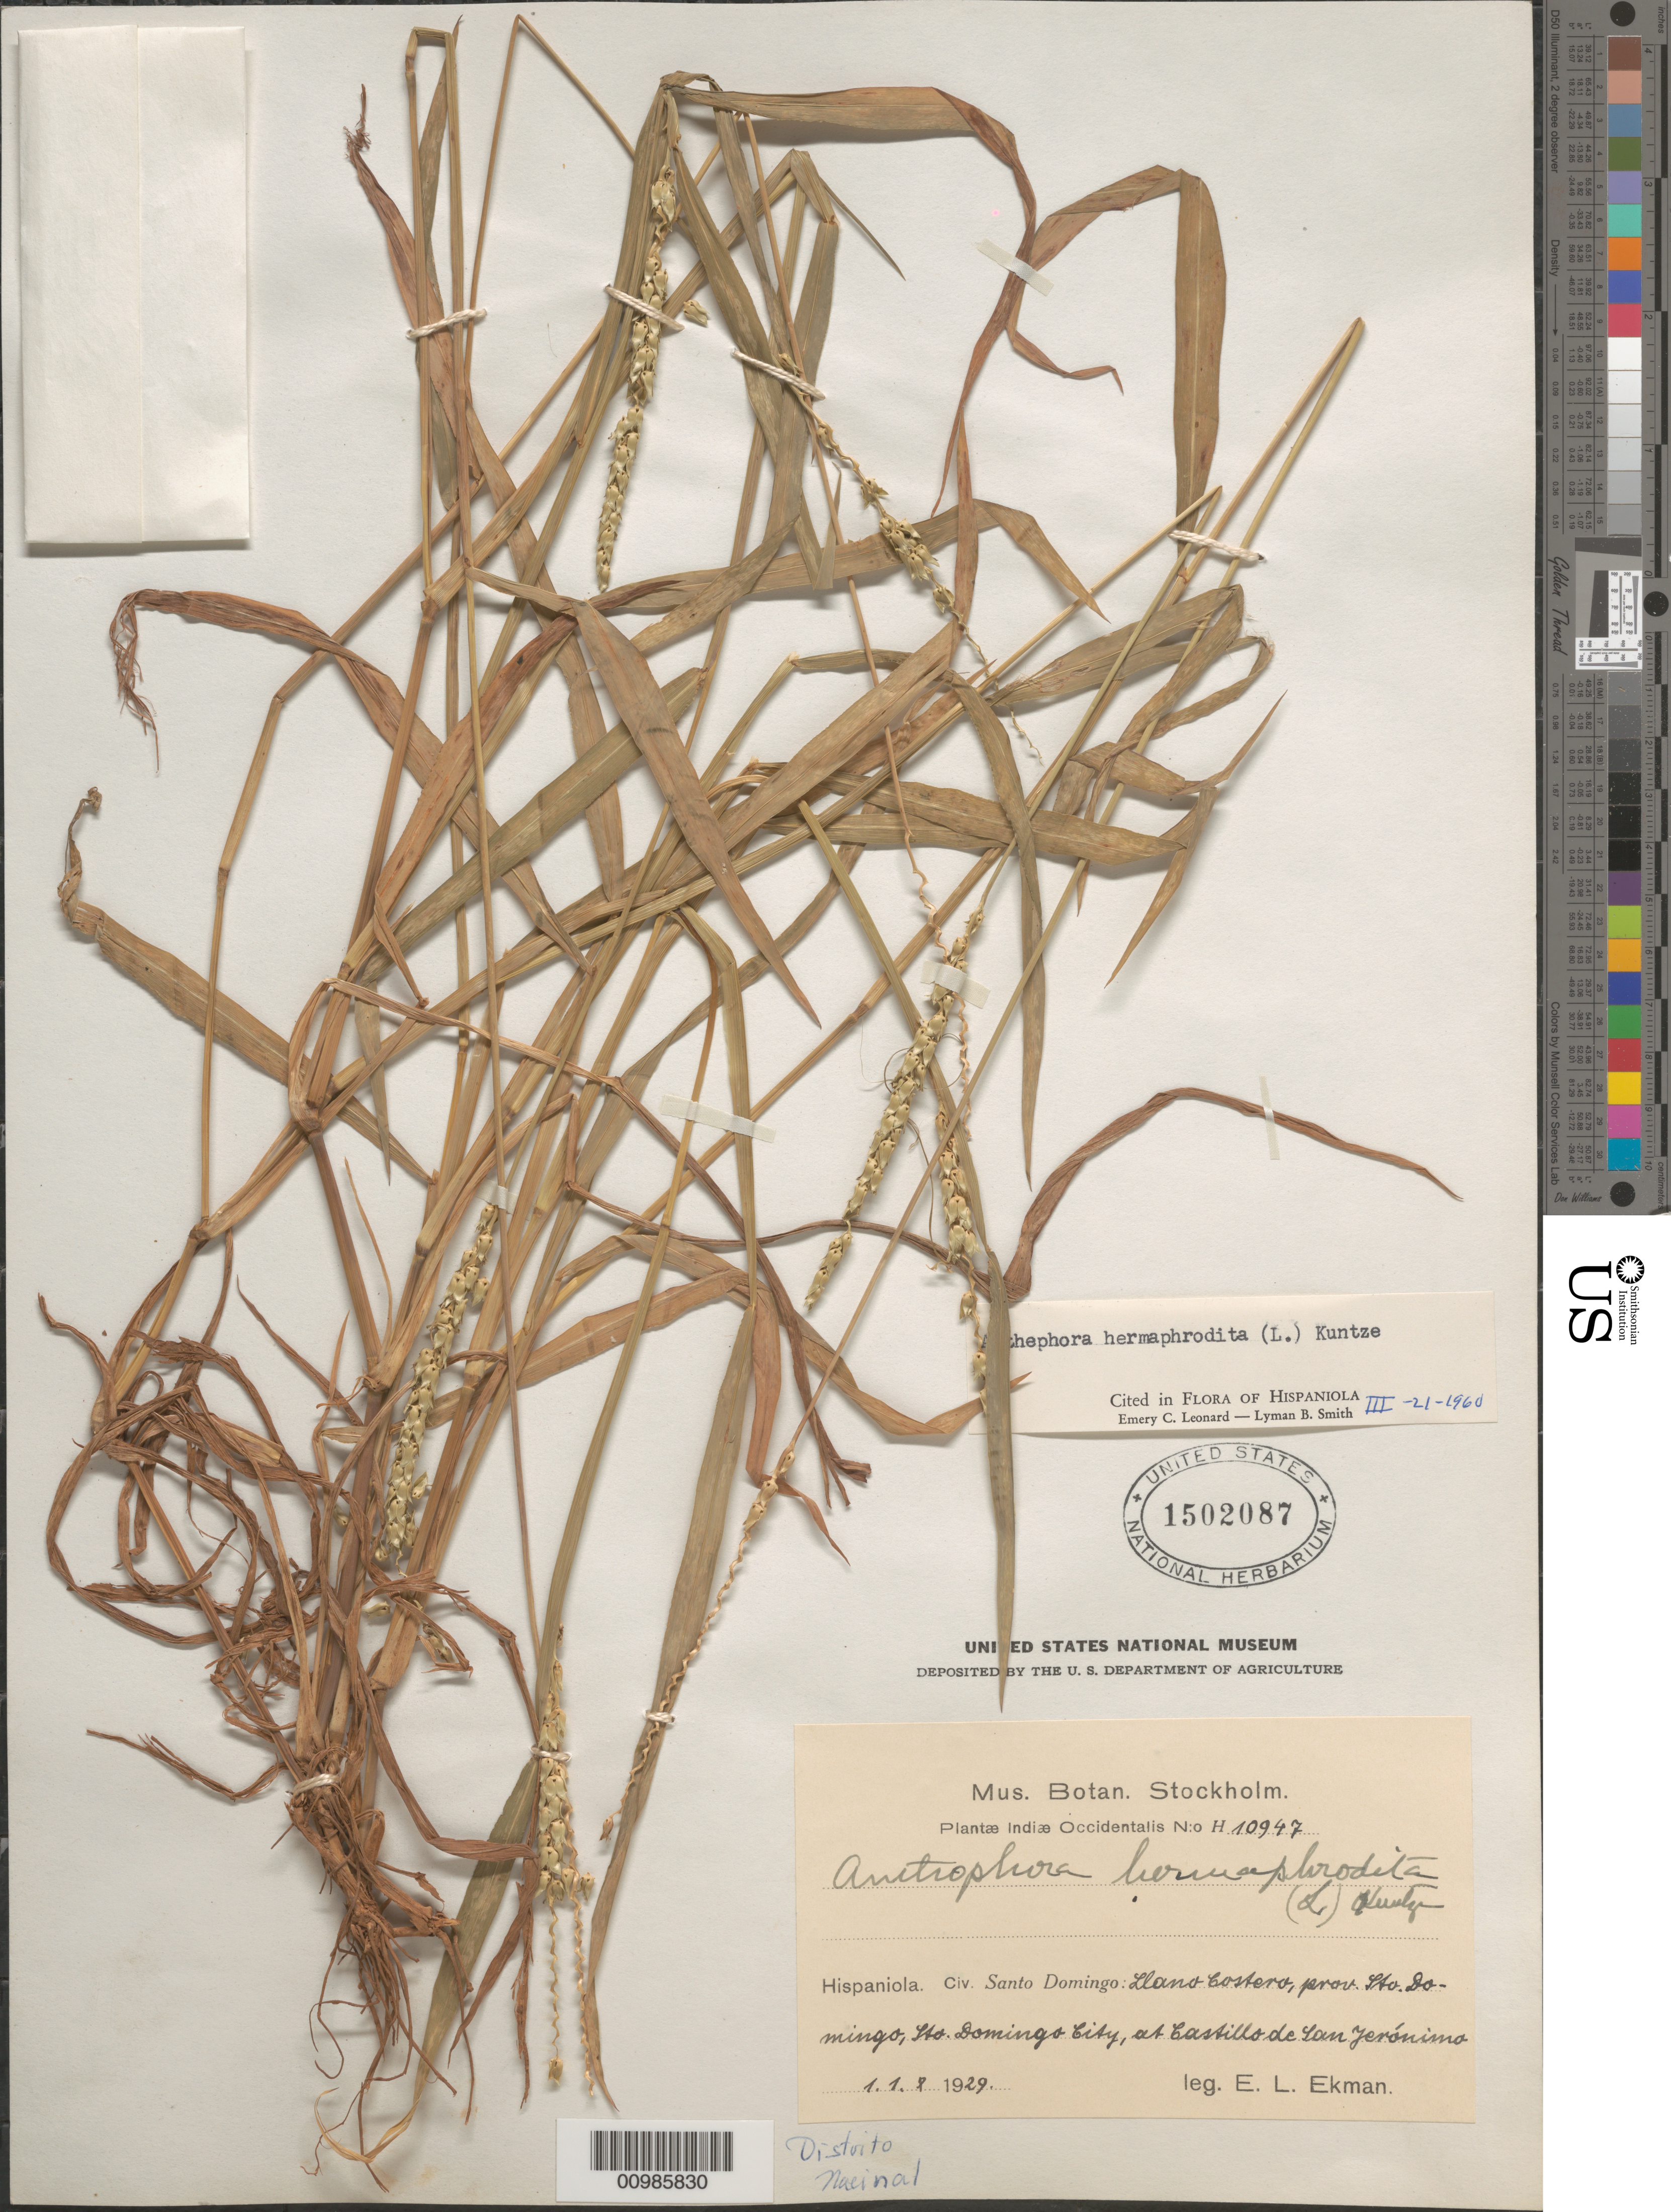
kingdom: Plantae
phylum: Tracheophyta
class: Liliopsida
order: Poales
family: Poaceae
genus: Anthephora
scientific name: Anthephora hermaphrodita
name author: (L.) Kuntze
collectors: E. L. Ekman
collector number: H 10947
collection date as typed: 18 Jan 1929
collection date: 1929-01-18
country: Dominican Republic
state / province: Distrito Nacional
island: Hispaniola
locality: Llano Costero, at Castillo de San Jeronimo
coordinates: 0 N, 0 E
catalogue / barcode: US 1502087